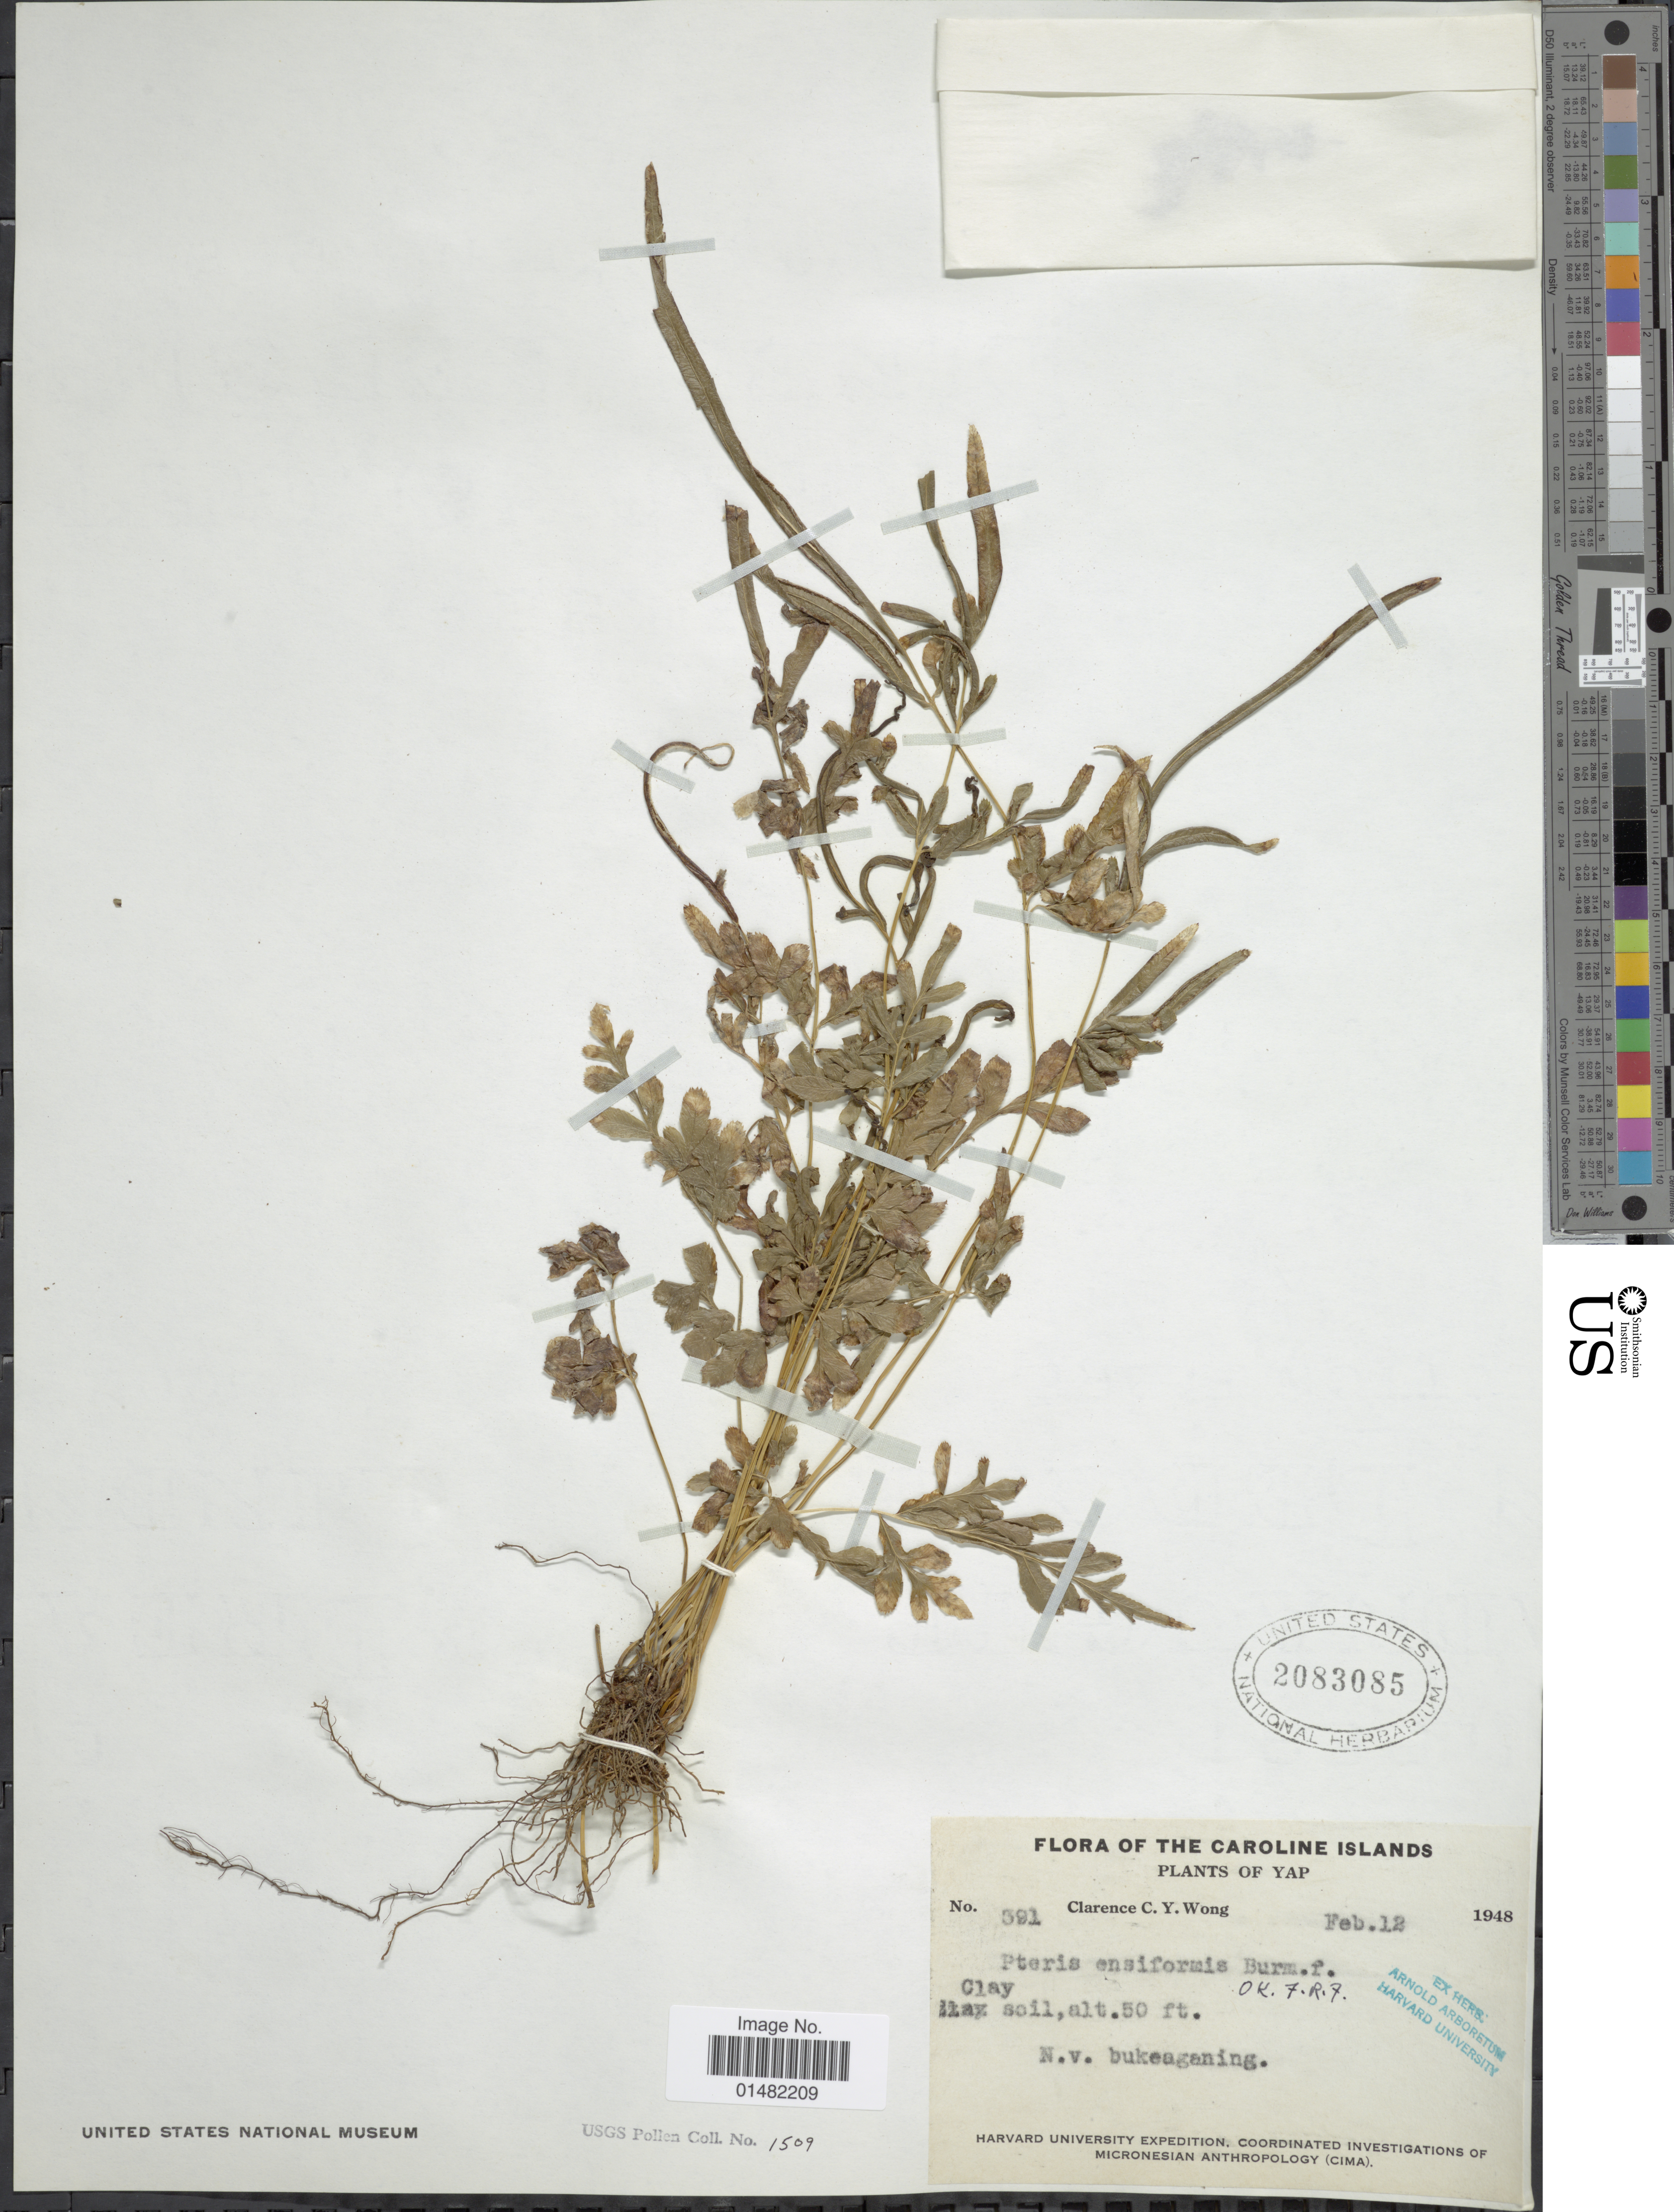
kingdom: Plantae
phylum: Tracheophyta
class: Polypodiopsida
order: Polypodiales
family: Pteridaceae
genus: Pteris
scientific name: Pteris ensiformis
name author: Burm. f.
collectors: C. Y. C. Wong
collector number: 391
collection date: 1948-02-12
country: Micronesia, Federated States of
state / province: Yap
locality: Caroline Islands, N. v. bukeaganing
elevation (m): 15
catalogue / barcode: US 2083085